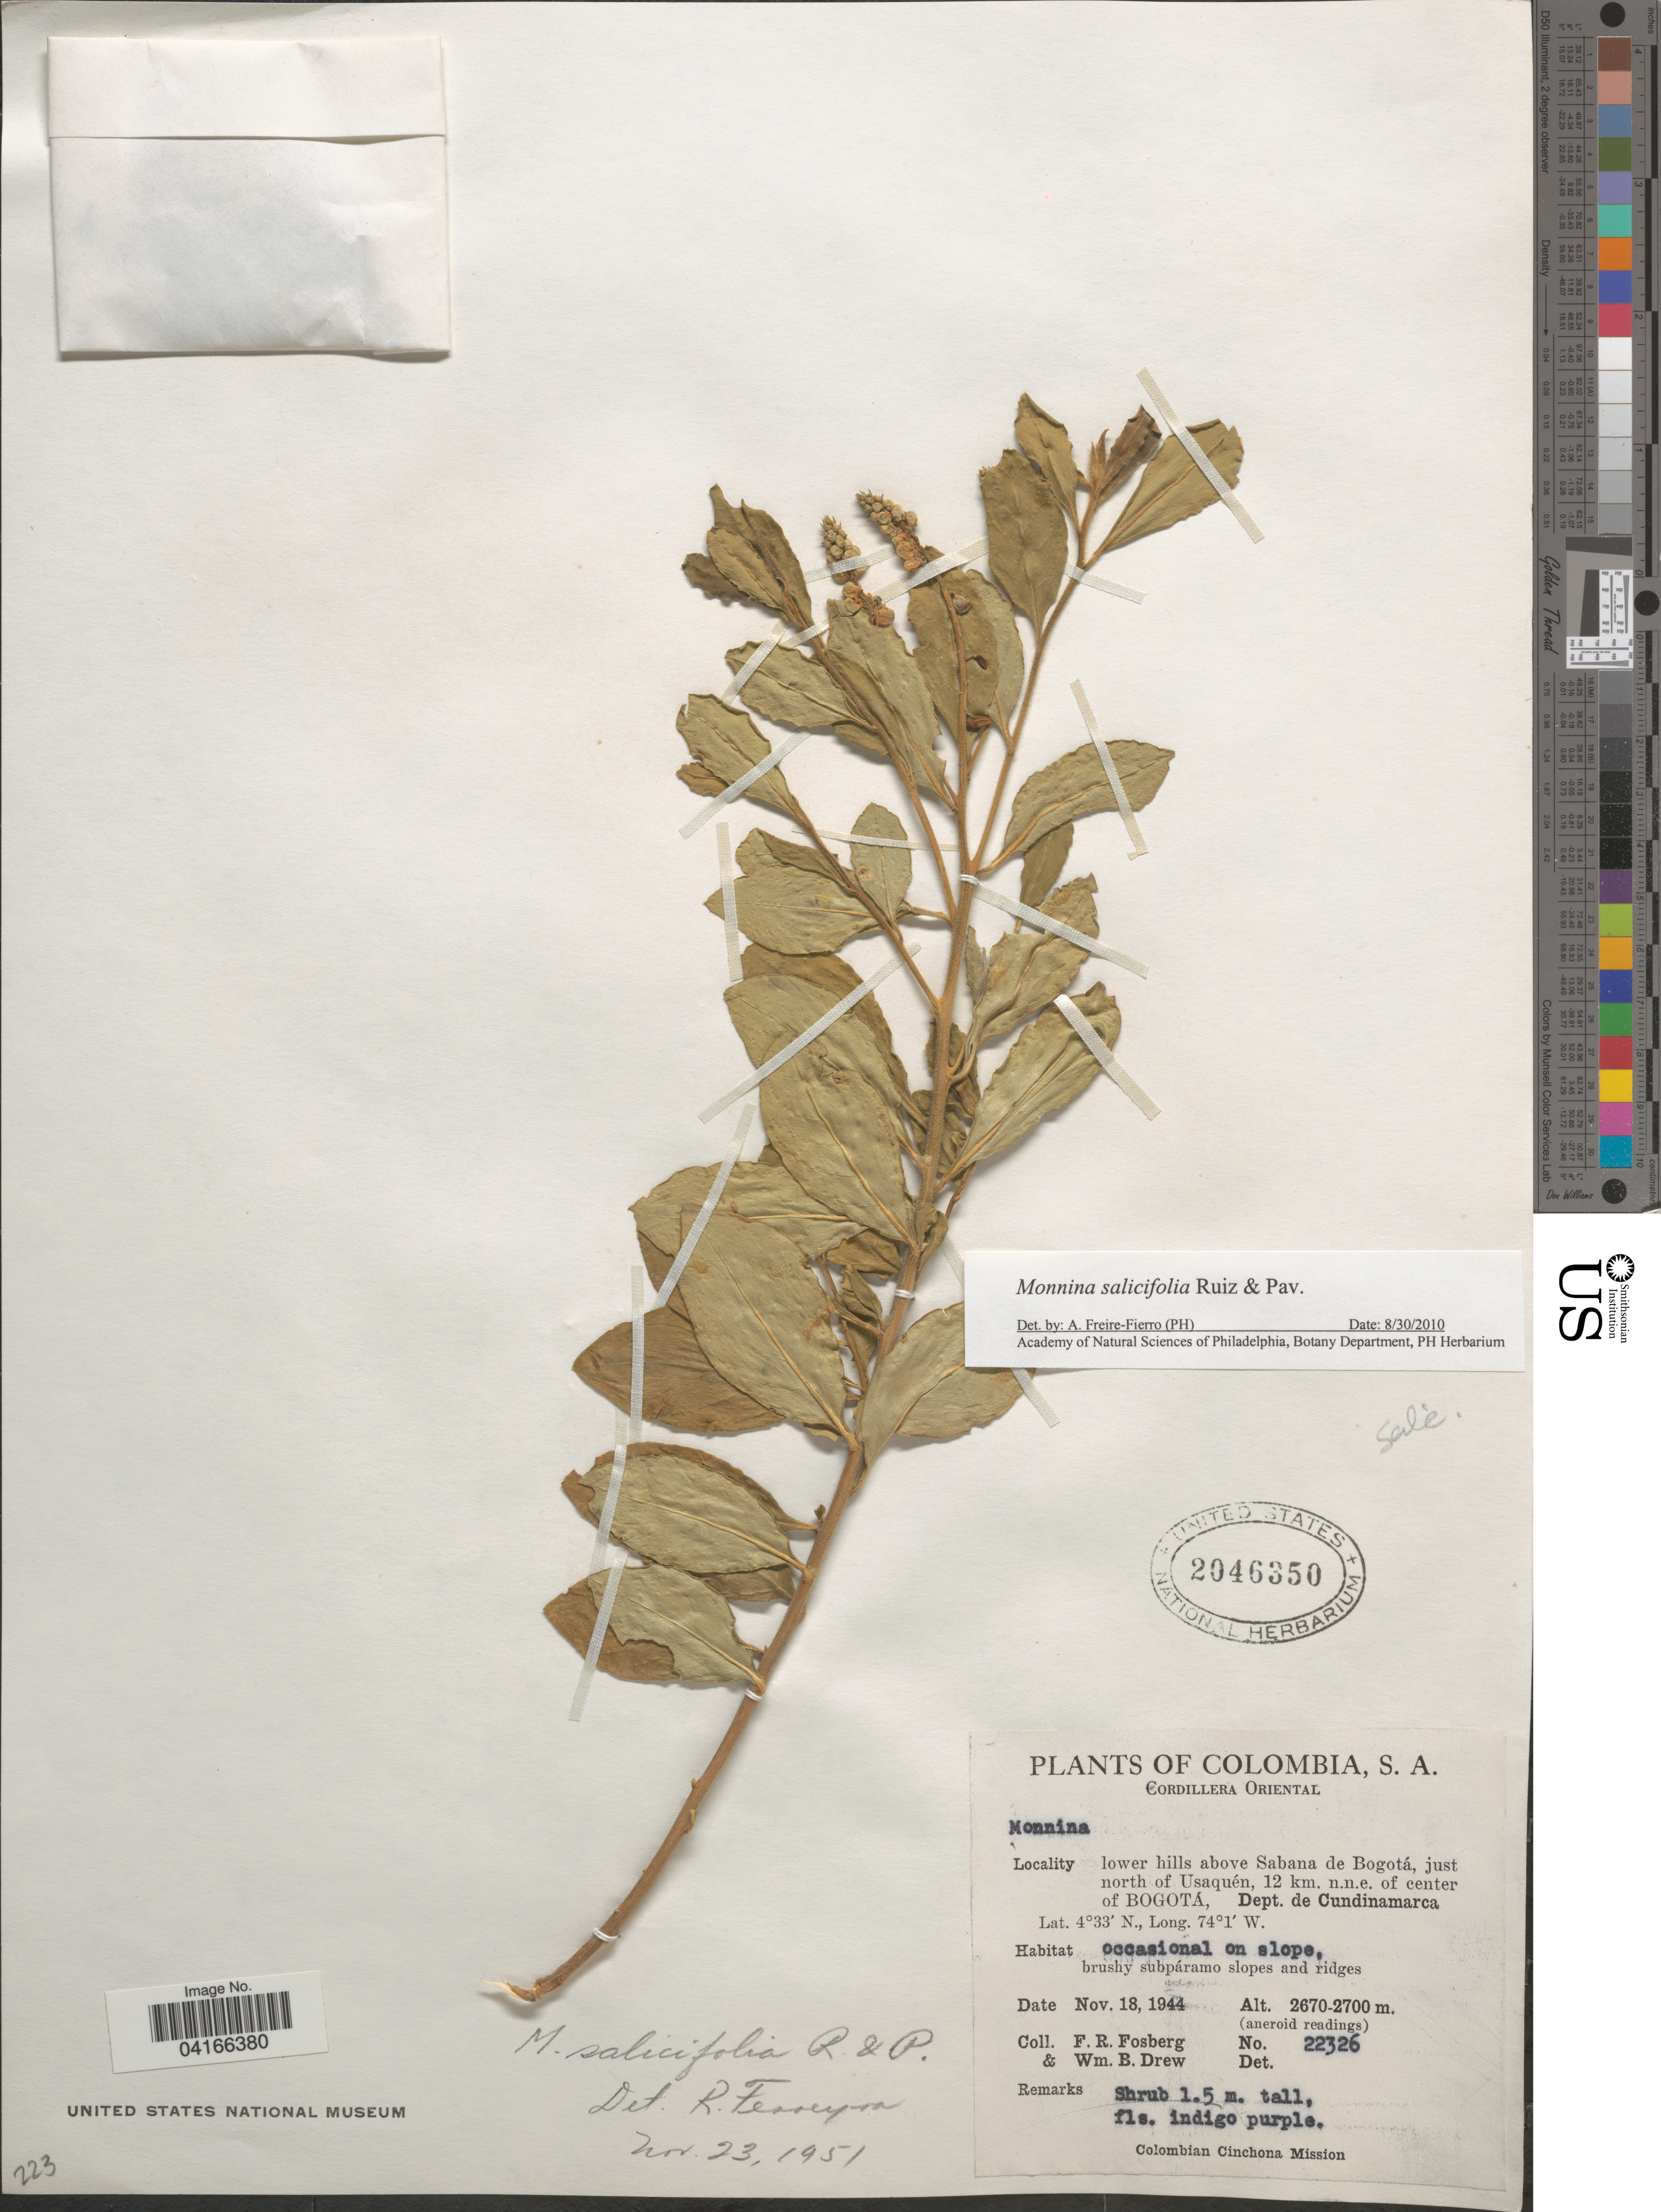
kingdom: Plantae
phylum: Tracheophyta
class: Magnoliopsida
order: Fabales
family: Polygalaceae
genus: Monnina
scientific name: Monnina salicifolia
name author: Ruiz & Pav.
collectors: F. R. Fosberg & W. B. Drew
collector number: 22326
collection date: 1944-11-18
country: Colombia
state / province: Cundinamarca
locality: Cordillera Oriental. Lower hills above Sabana de Bogotá, just north of Usaquén, 12 km. n.n.e. of center of Bogotá, Dept. de Cundinamarca.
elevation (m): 2670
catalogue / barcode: US 2046350